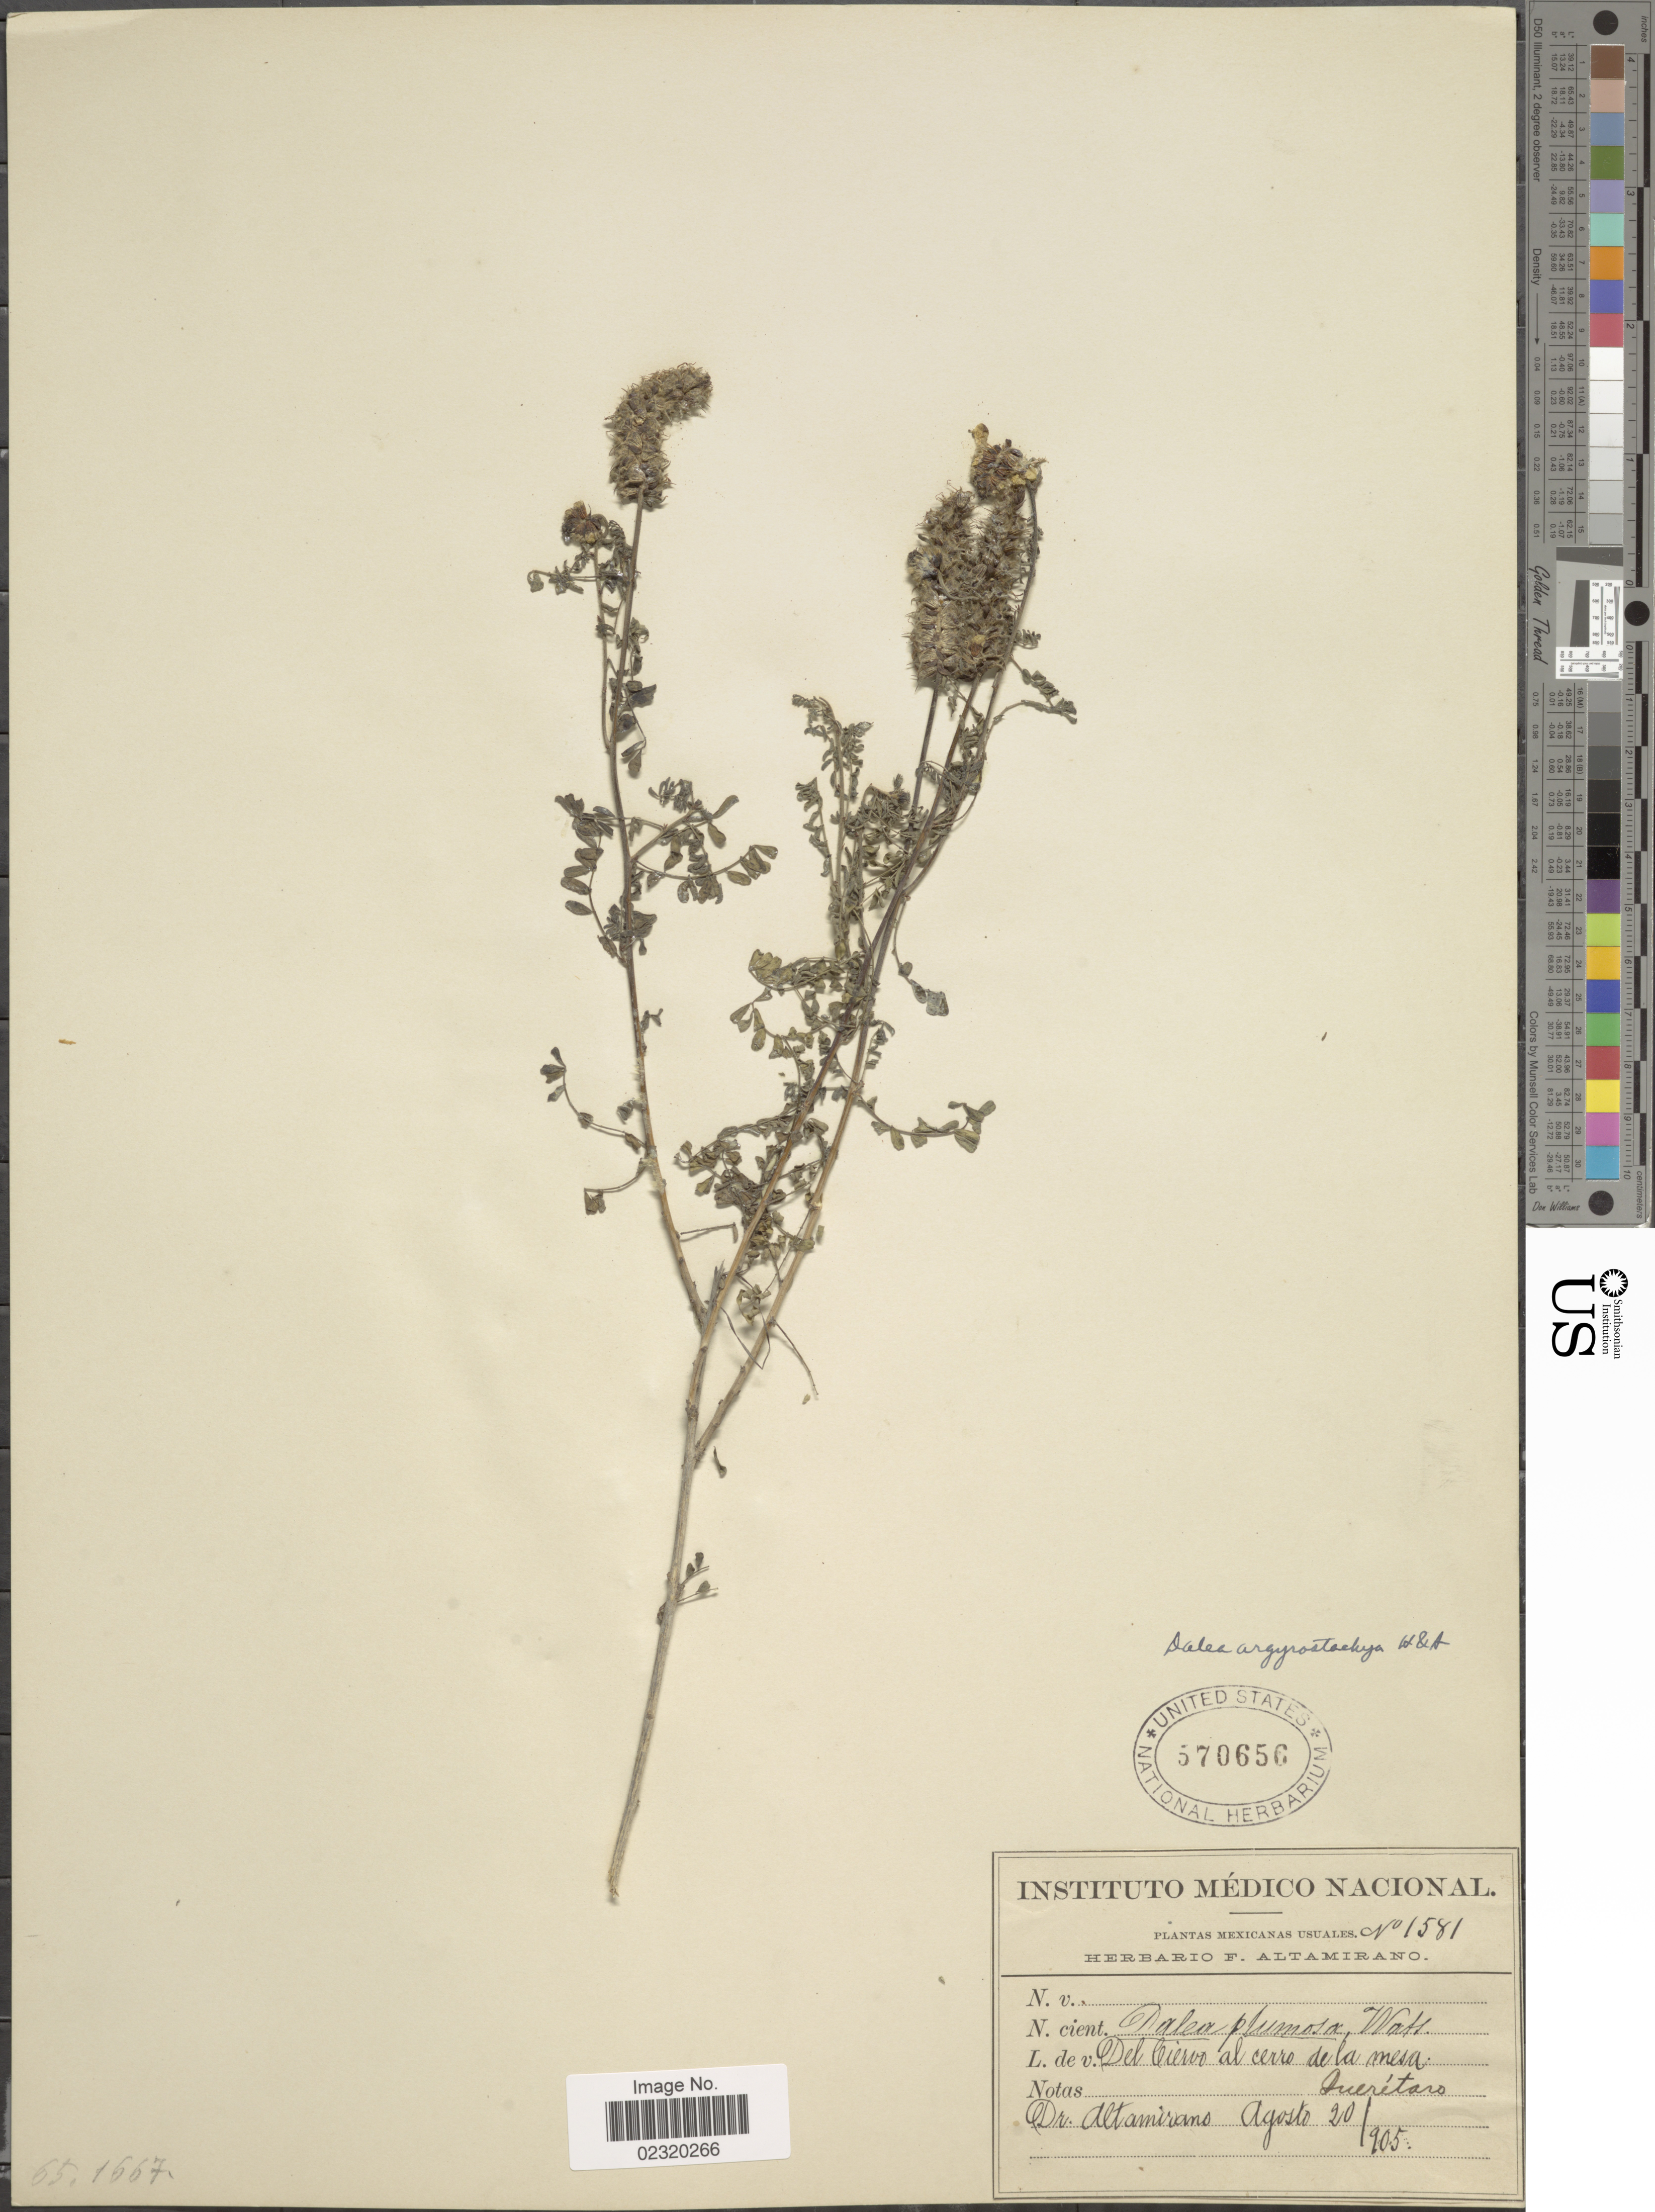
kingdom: Plantae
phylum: Tracheophyta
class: Magnoliopsida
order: Fabales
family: Fabaceae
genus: Dalea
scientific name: Dalea versicolor var. argyrostachya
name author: Zucc.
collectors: F. Altamirano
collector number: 1581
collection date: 1905-08-20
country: Mexico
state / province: Querétaro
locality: Del Ciervo al cerro de la mesa Querétaro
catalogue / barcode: US 570656